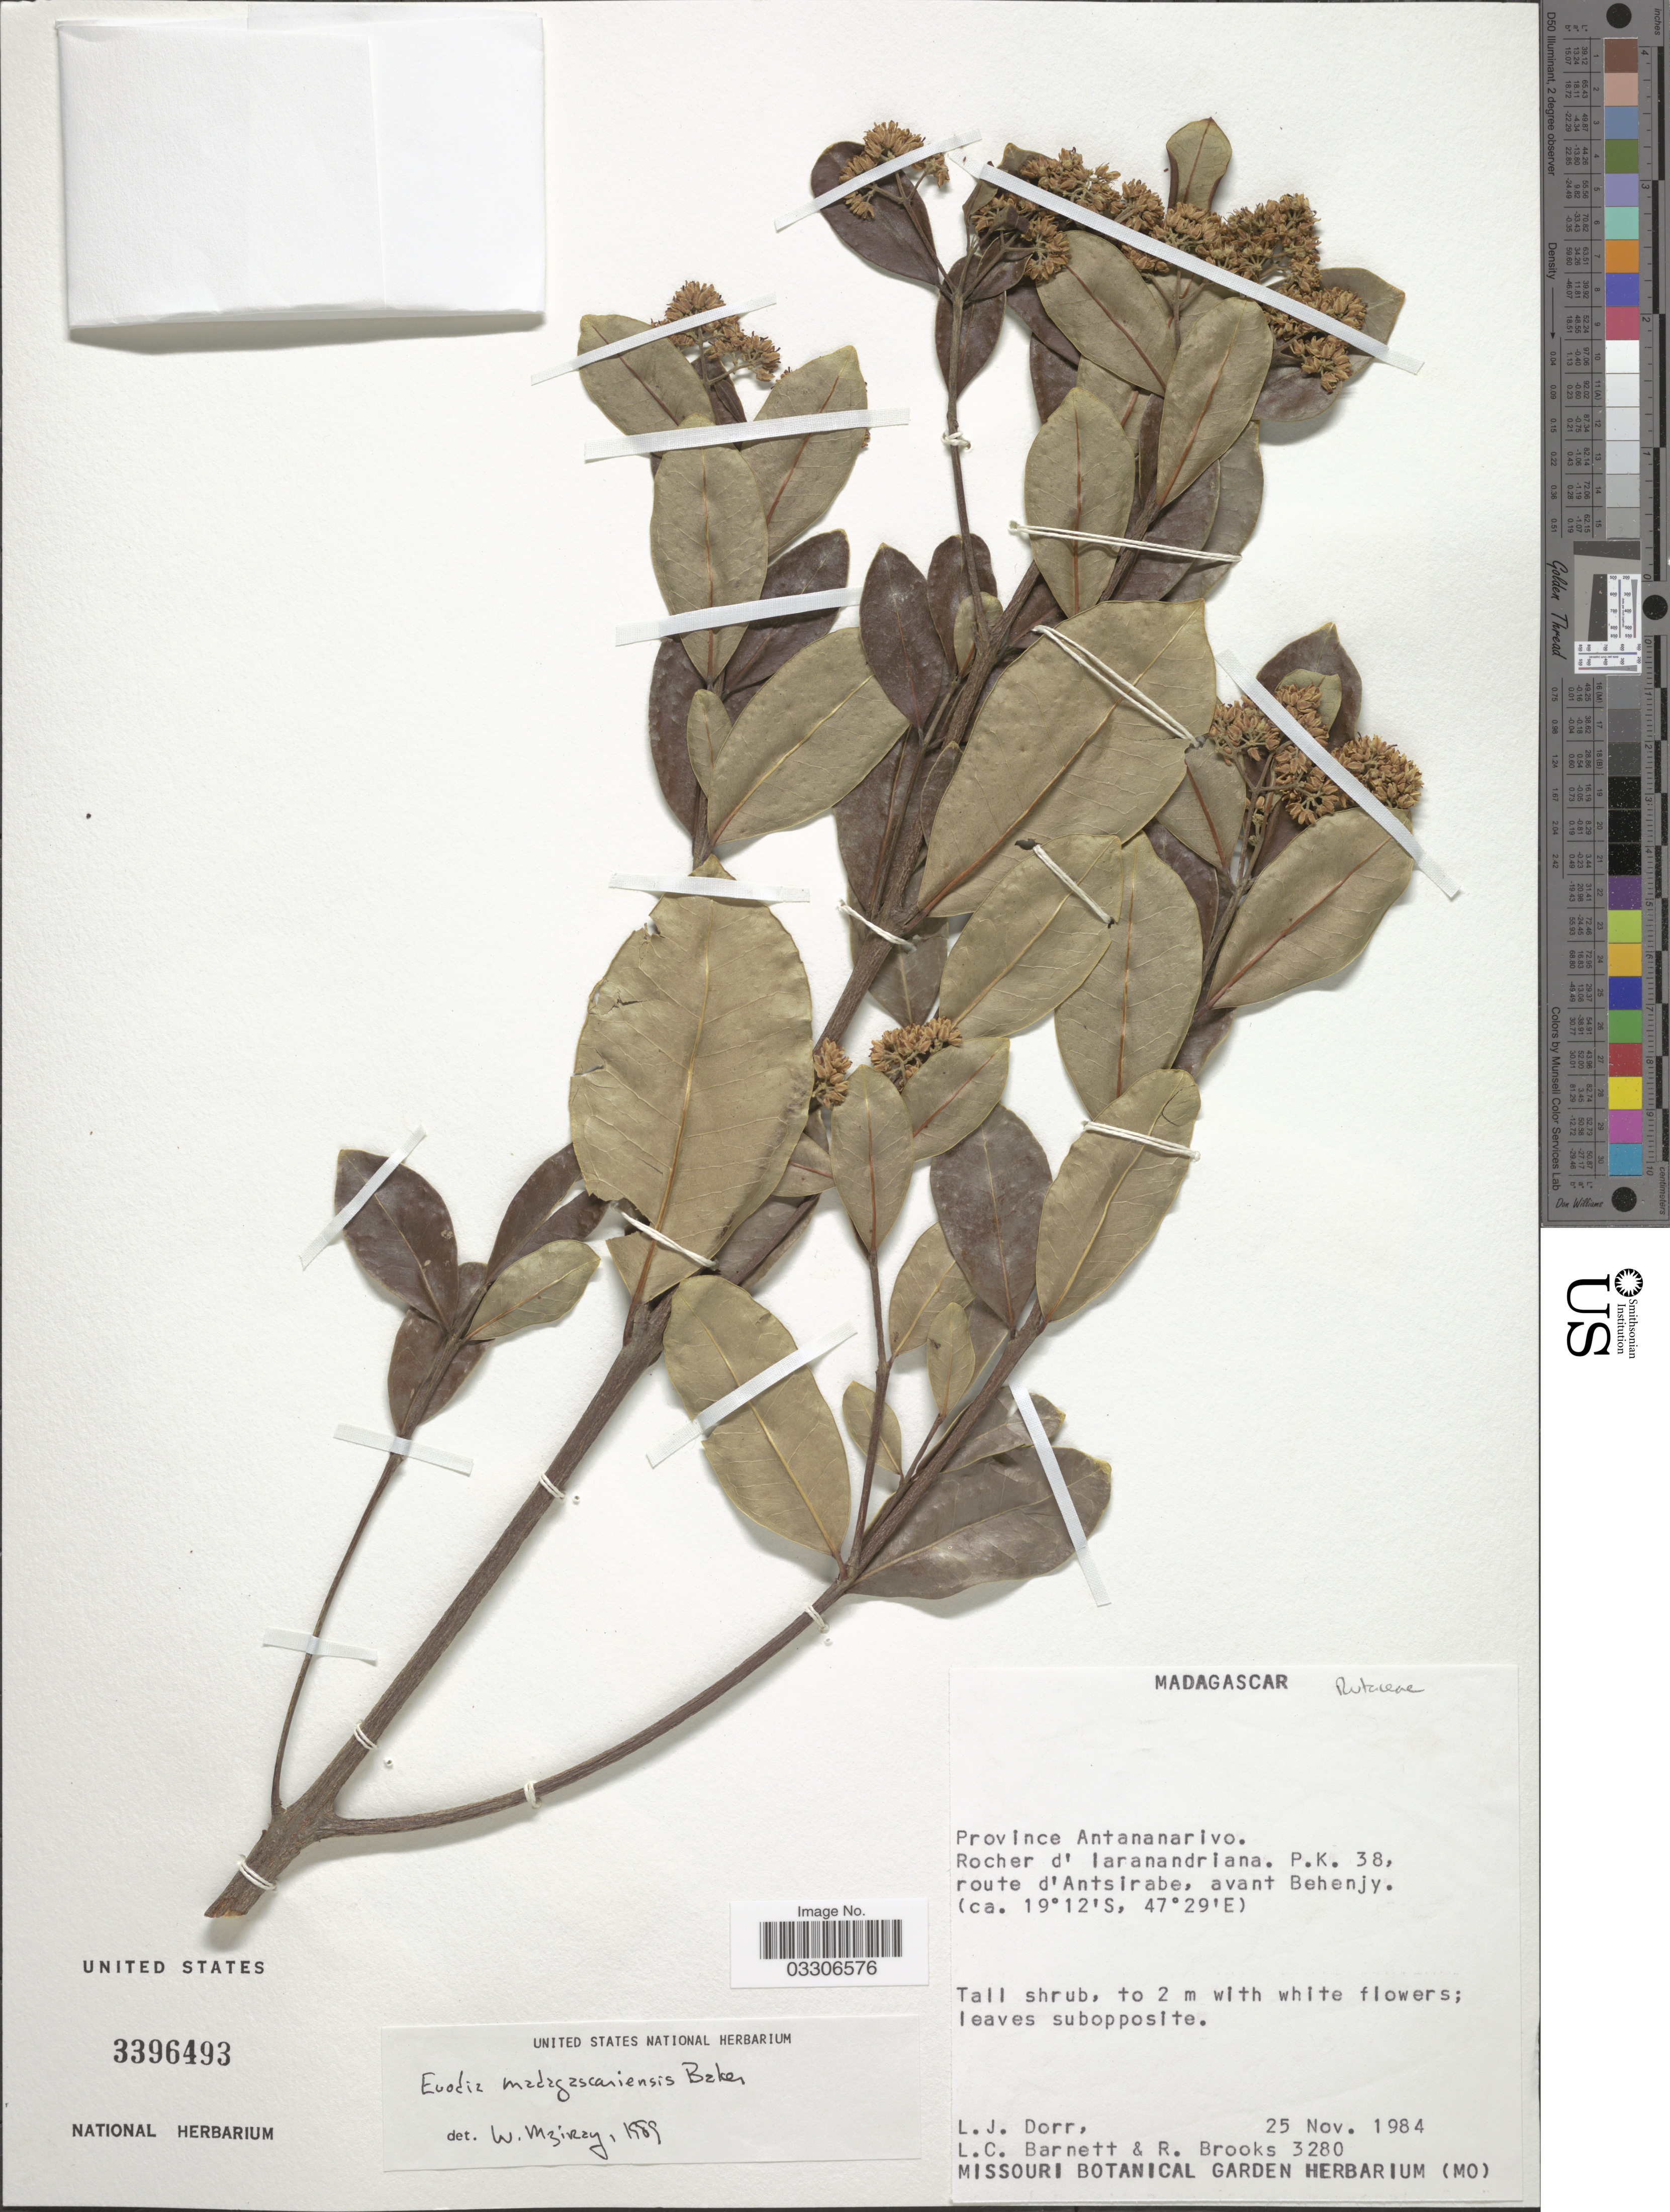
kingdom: Plantae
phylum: Tracheophyta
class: Magnoliopsida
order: Sapindales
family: Rutaceae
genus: Melicope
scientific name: Melicope madagascariensis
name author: (Baker) T.G. Hartley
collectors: L. J. Dorr, L. C. Barnett & R. Brooks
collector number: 3280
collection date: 1984-11-25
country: Madagascar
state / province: Vakinankaratra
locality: Rocher d'Iaranandriana. P.K. 38, route d'Antsirabe, avant Behenjy.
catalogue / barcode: US 3396493